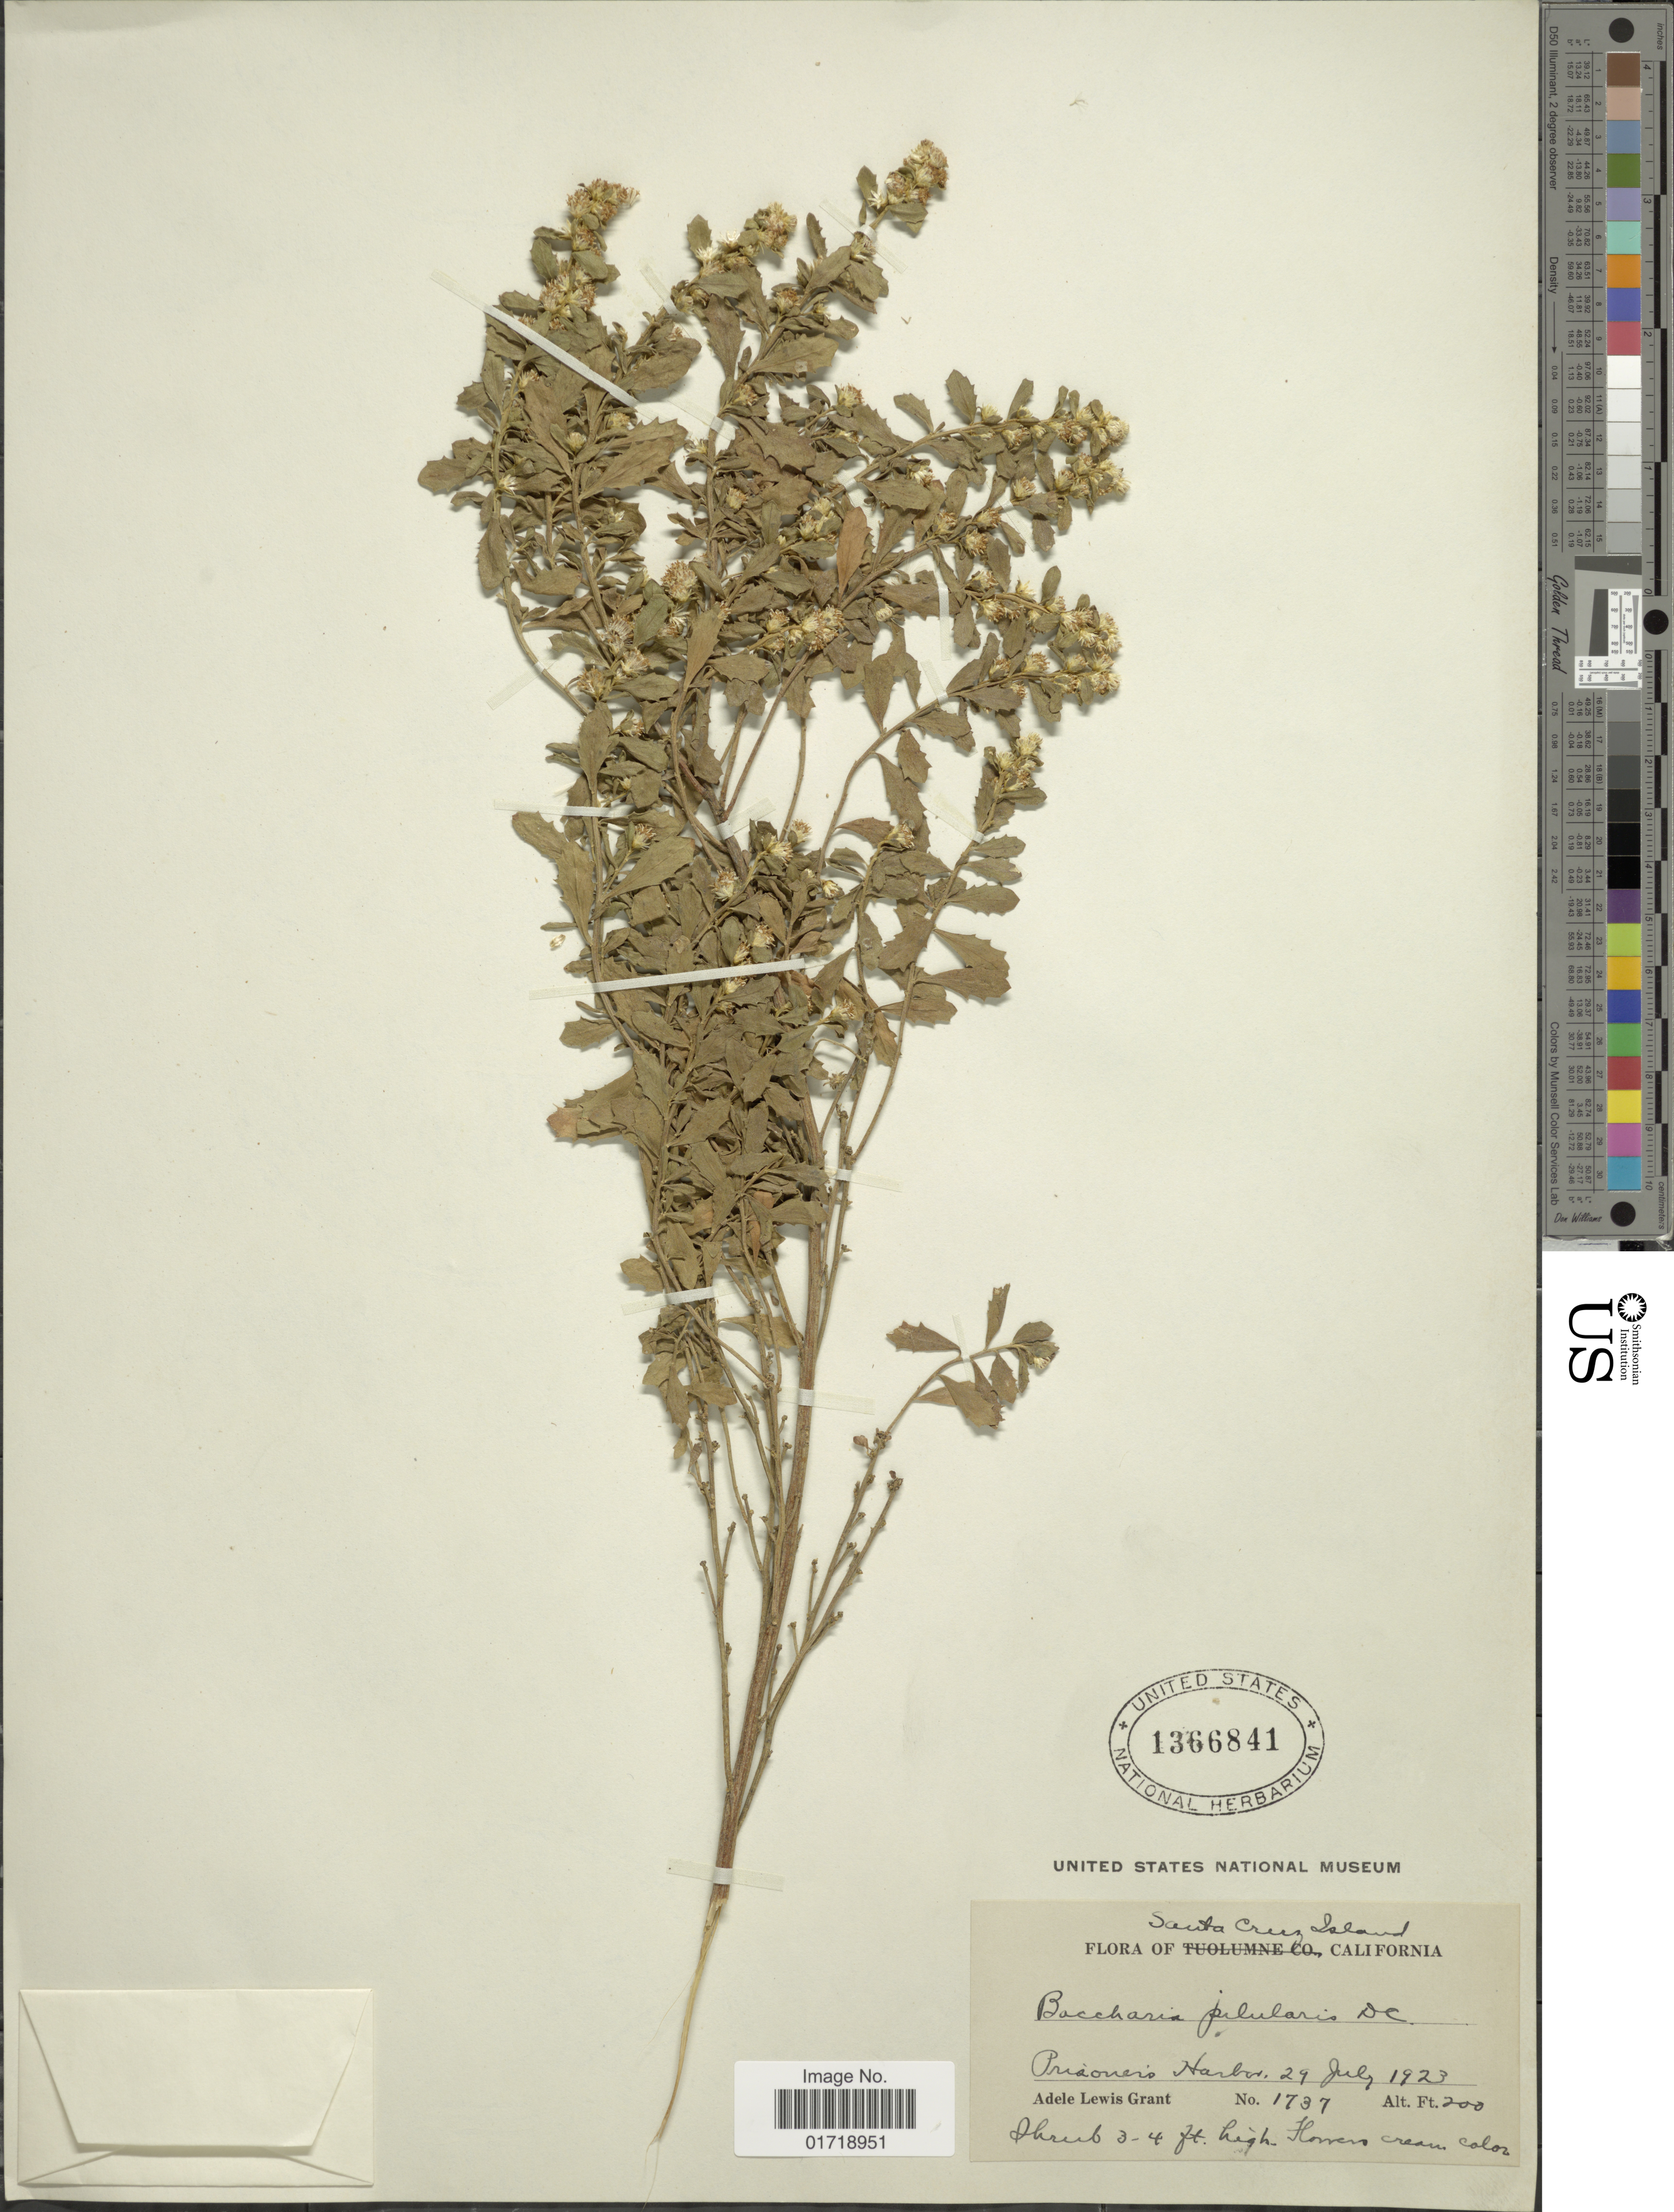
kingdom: Plantae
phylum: Tracheophyta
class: Magnoliopsida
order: Asterales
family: Asteraceae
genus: Baccharis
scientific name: Baccharis pilularis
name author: DC.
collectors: A. L. Grant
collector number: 1737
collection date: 1923-07-29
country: United States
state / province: California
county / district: Santa Barbara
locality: Santa Cruz Island, Prisones Harbor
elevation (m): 61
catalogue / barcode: US 1366841